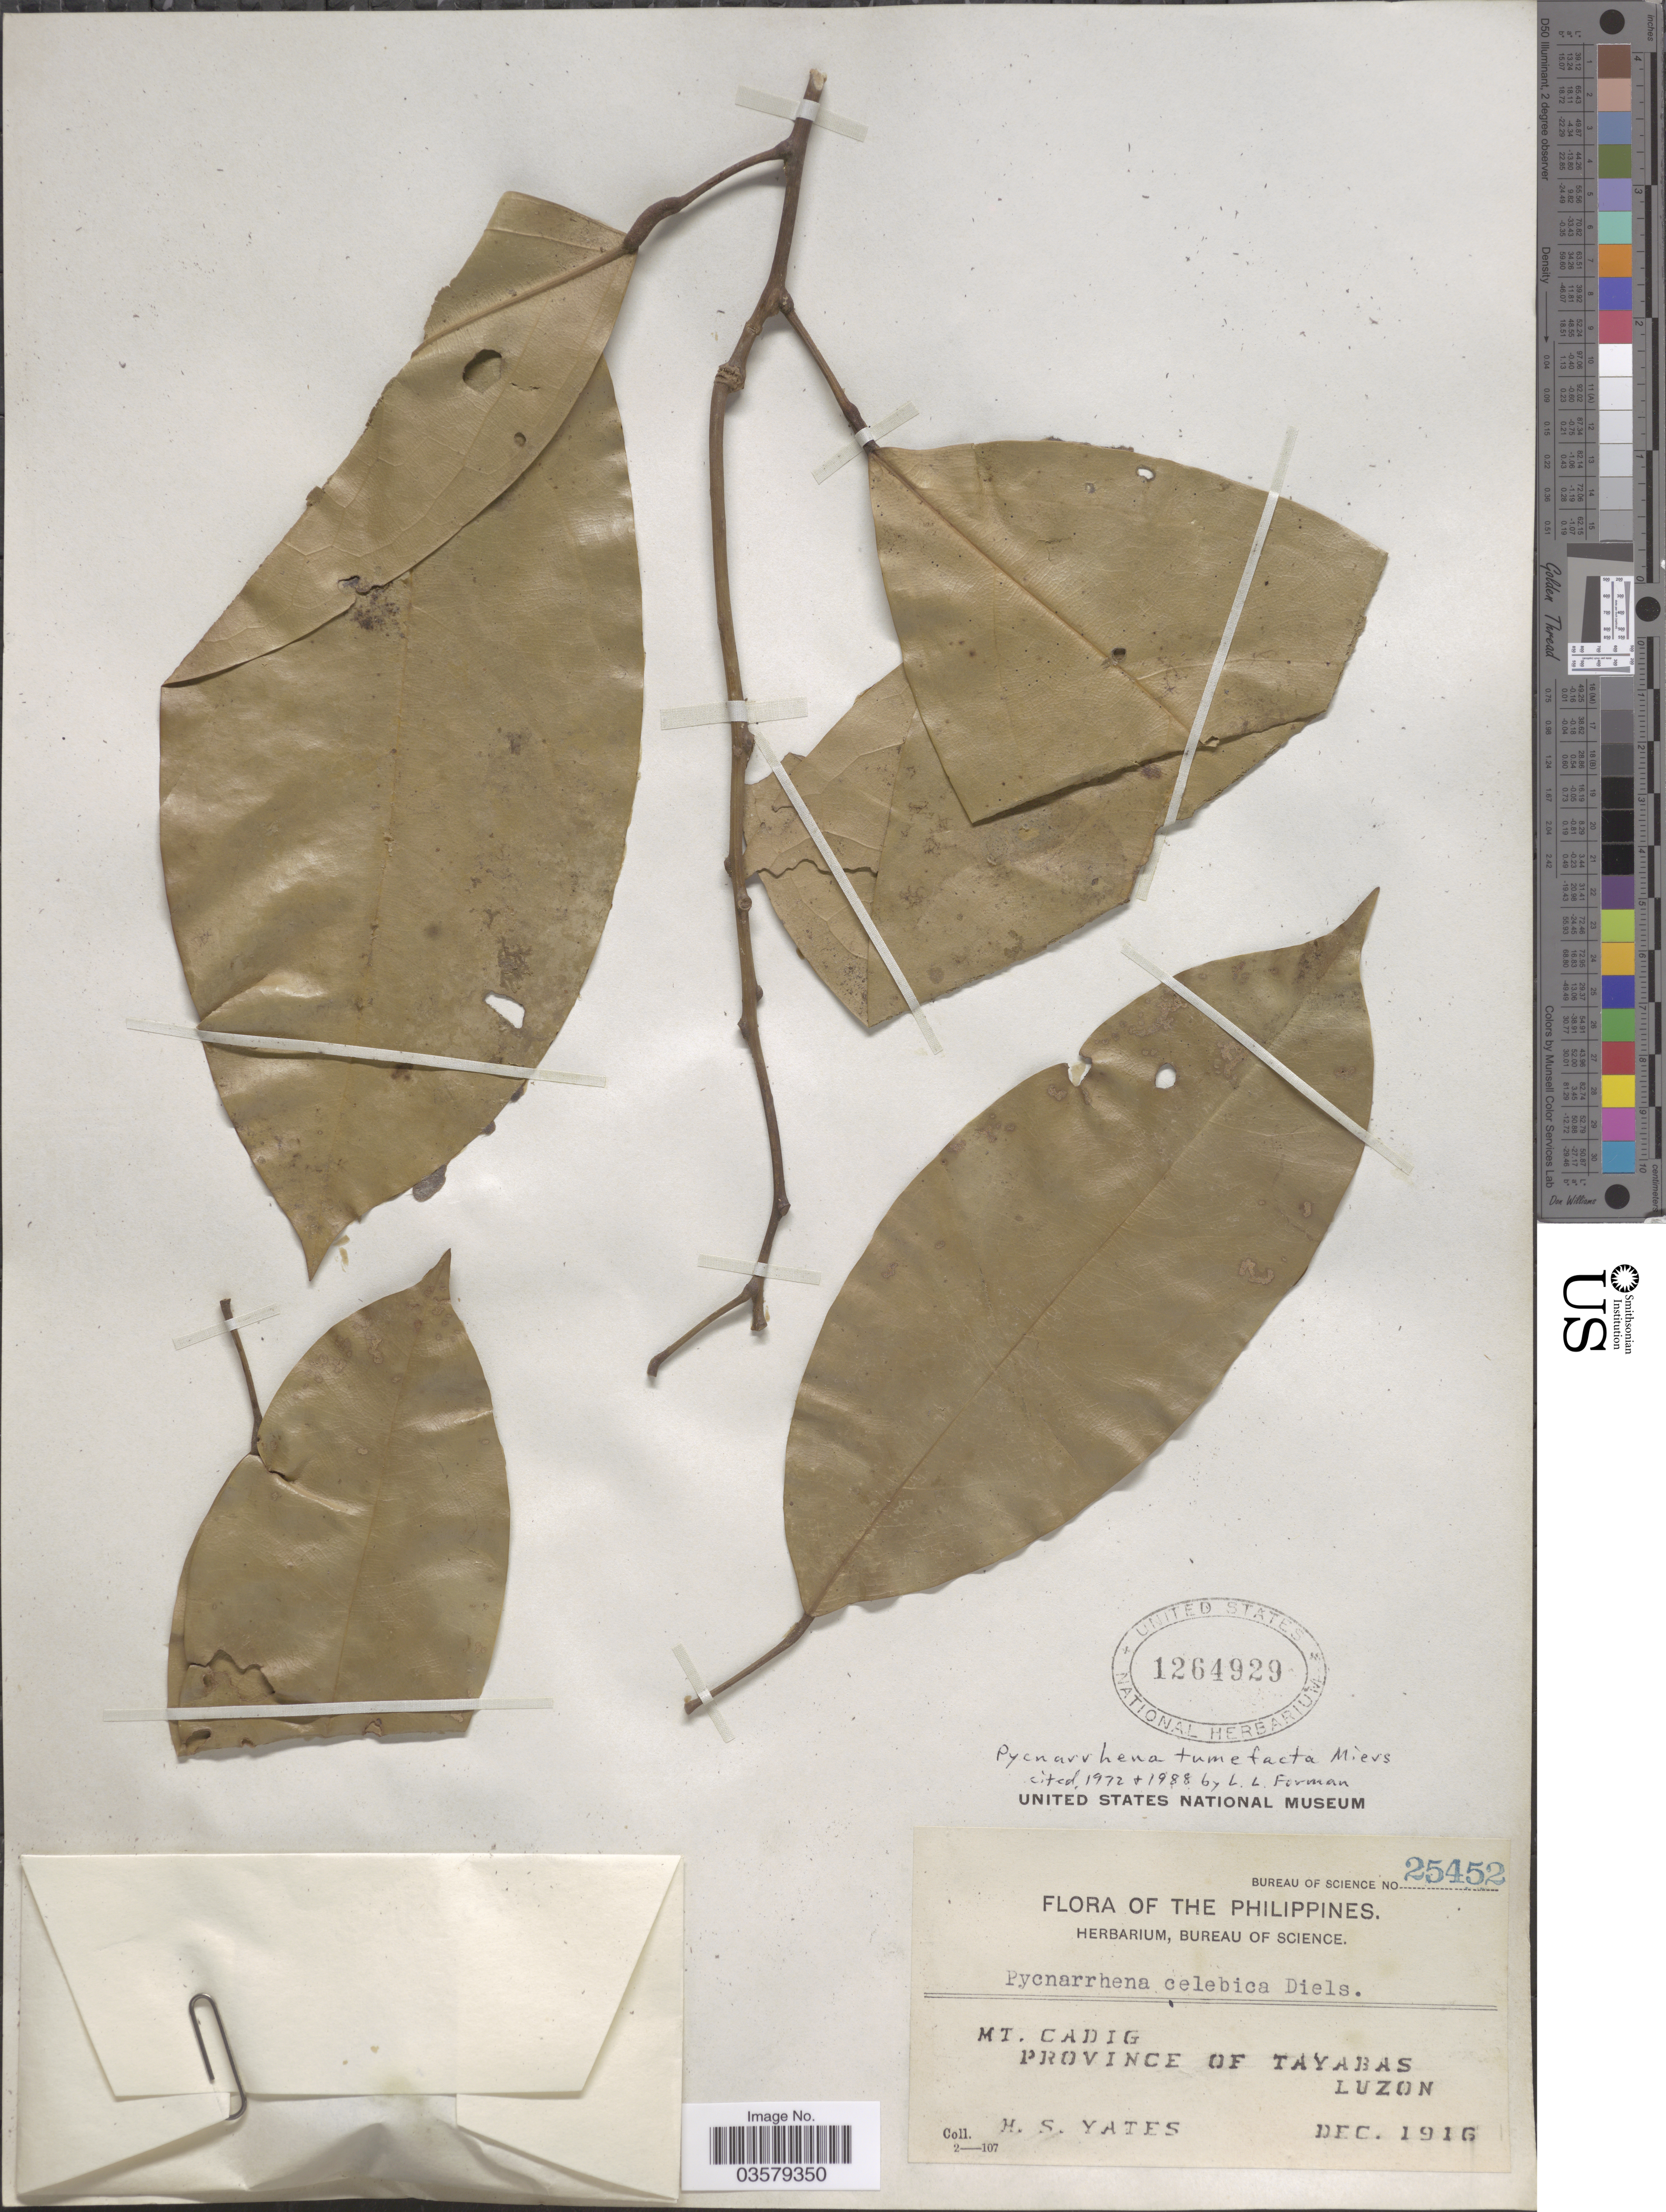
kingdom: Plantae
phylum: Tracheophyta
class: Magnoliopsida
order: Ranunculales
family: Menispermaceae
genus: Pycnarrhena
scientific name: Pycnarrhena tumefacta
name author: Miers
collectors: H. S. Yates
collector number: Bureau of Science 25452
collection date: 1916-12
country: Philippines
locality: Mt. Cadig. Province of Tayabas. Luzon.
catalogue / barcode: US 1264929